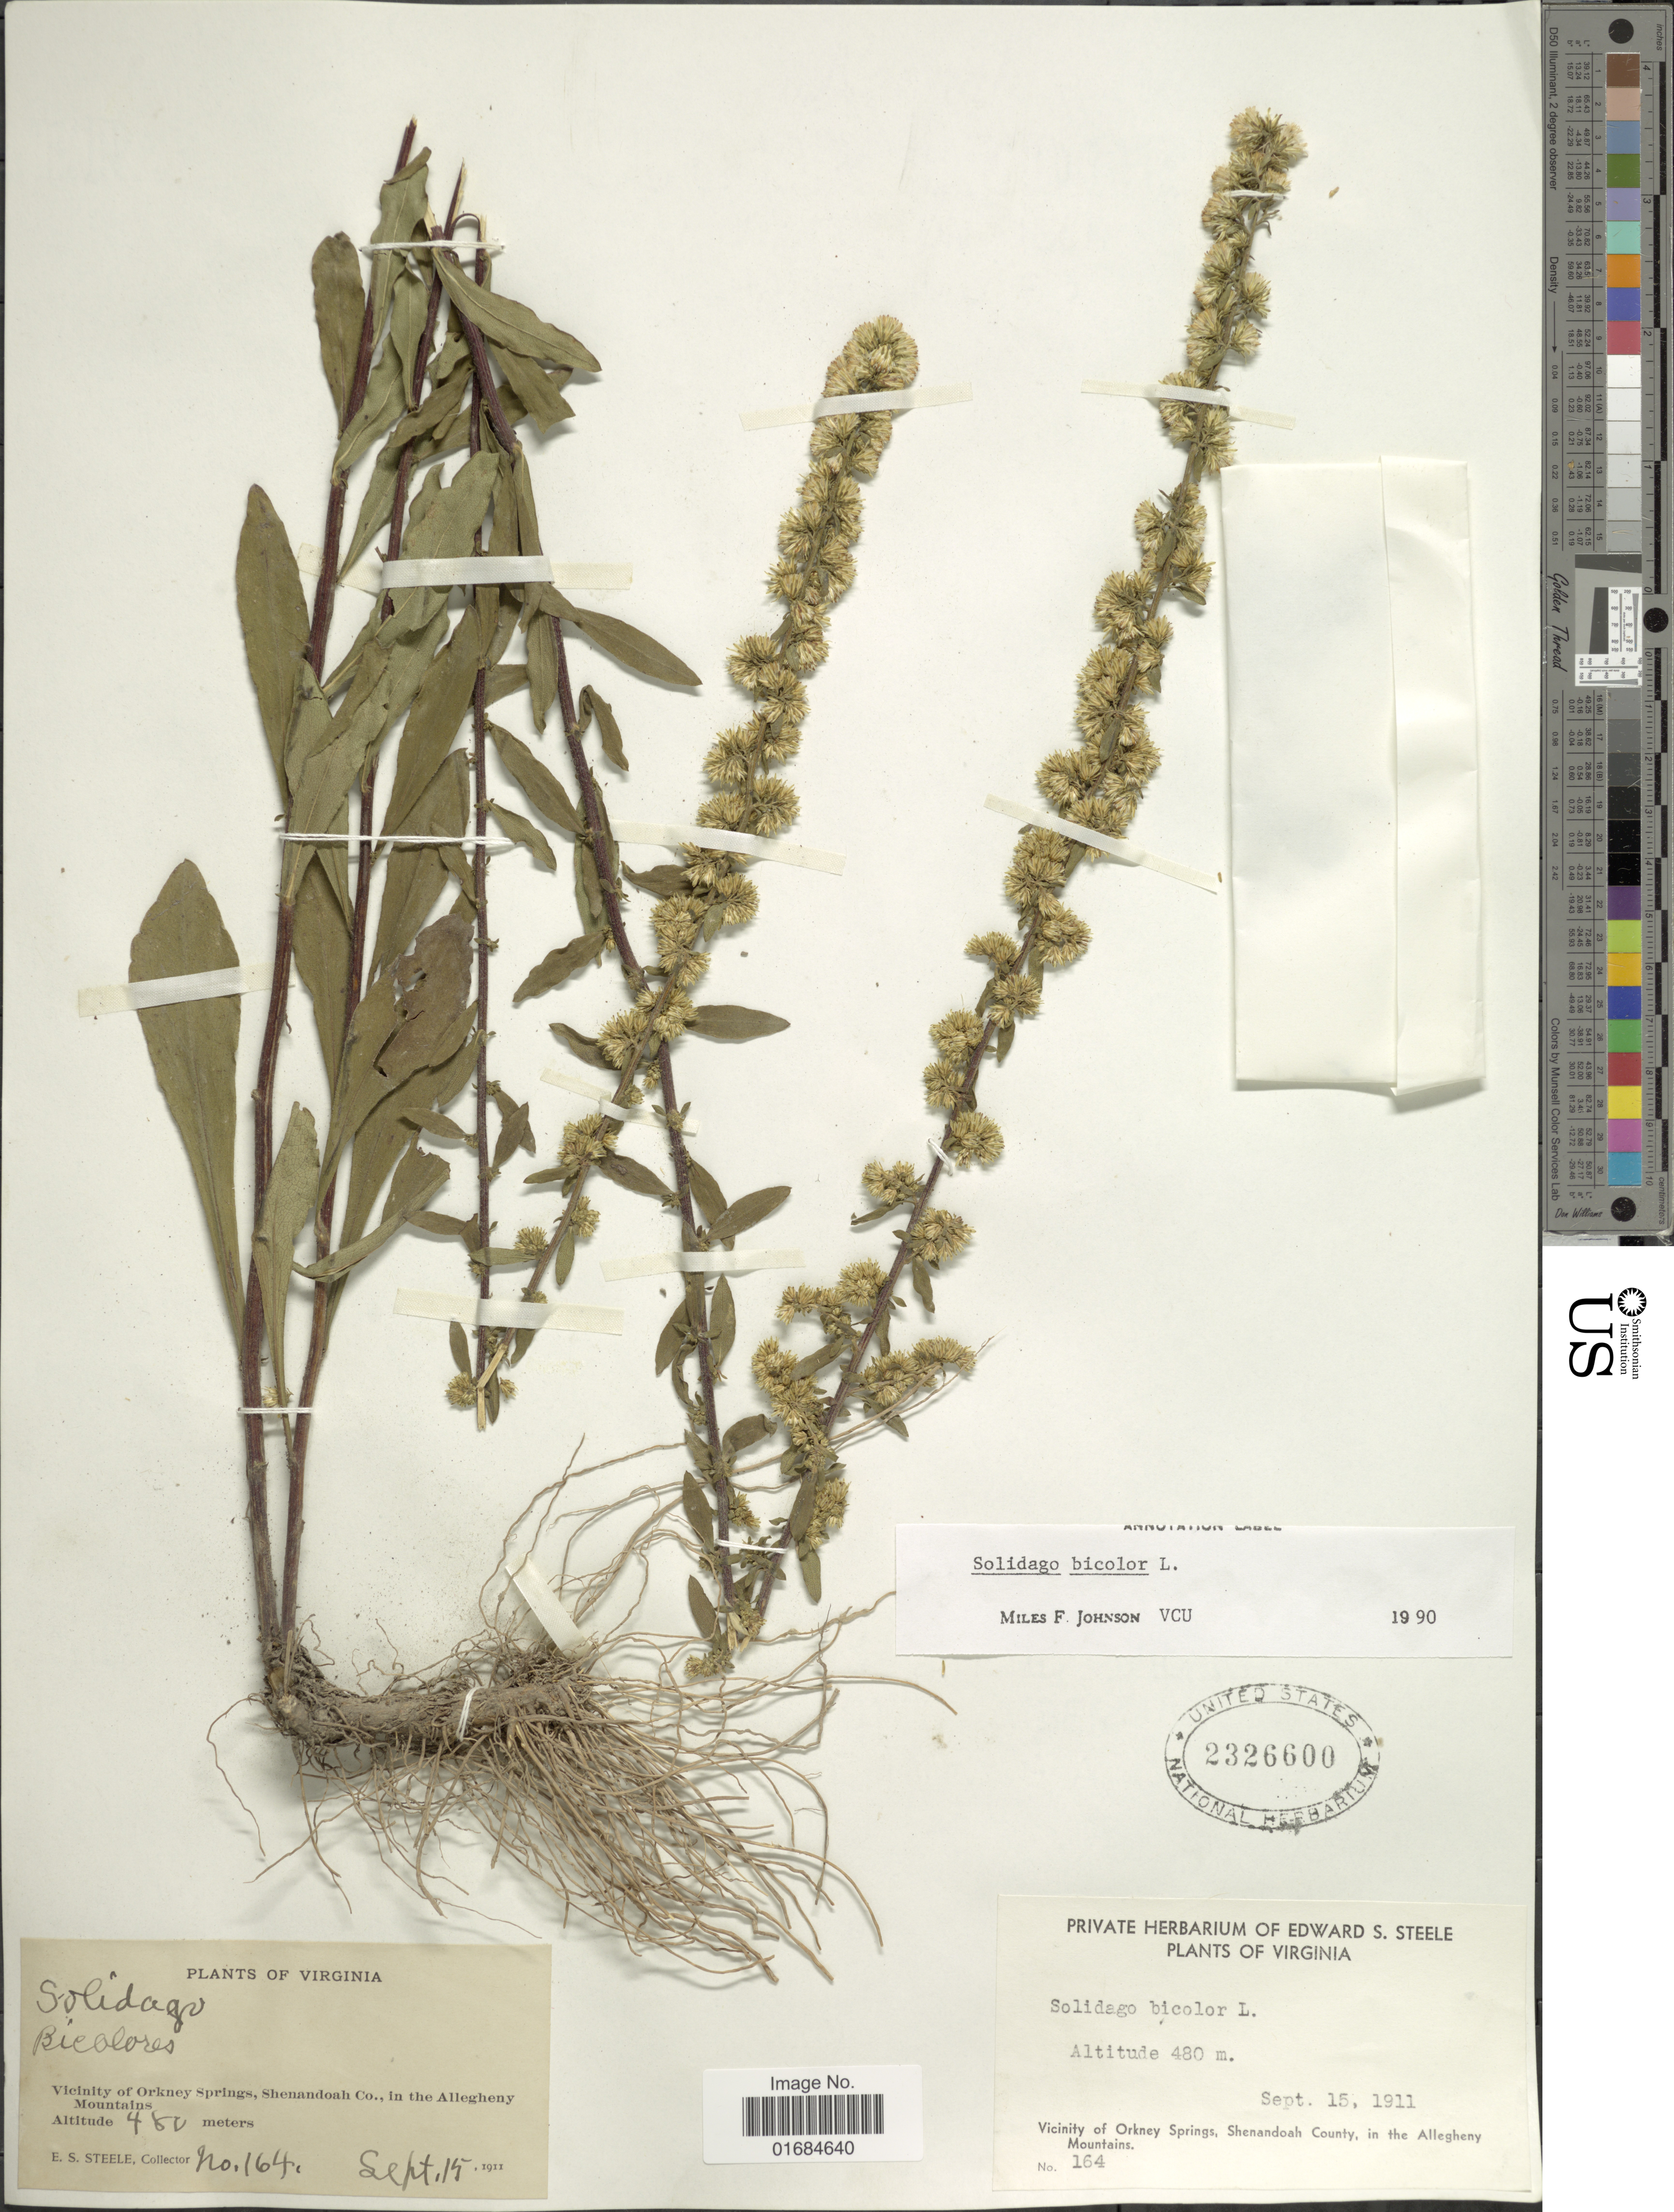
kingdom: Plantae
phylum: Tracheophyta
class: Magnoliopsida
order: Asterales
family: Asteraceae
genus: Solidago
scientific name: Solidago bicolor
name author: L.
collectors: E. Steele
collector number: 164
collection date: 1911-09-15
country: United States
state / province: Virginia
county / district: Shenandoah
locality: Vicinity of Orkney Springs, Shenandoah County, in the Allegheny Mountains.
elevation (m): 480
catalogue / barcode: US 2326600